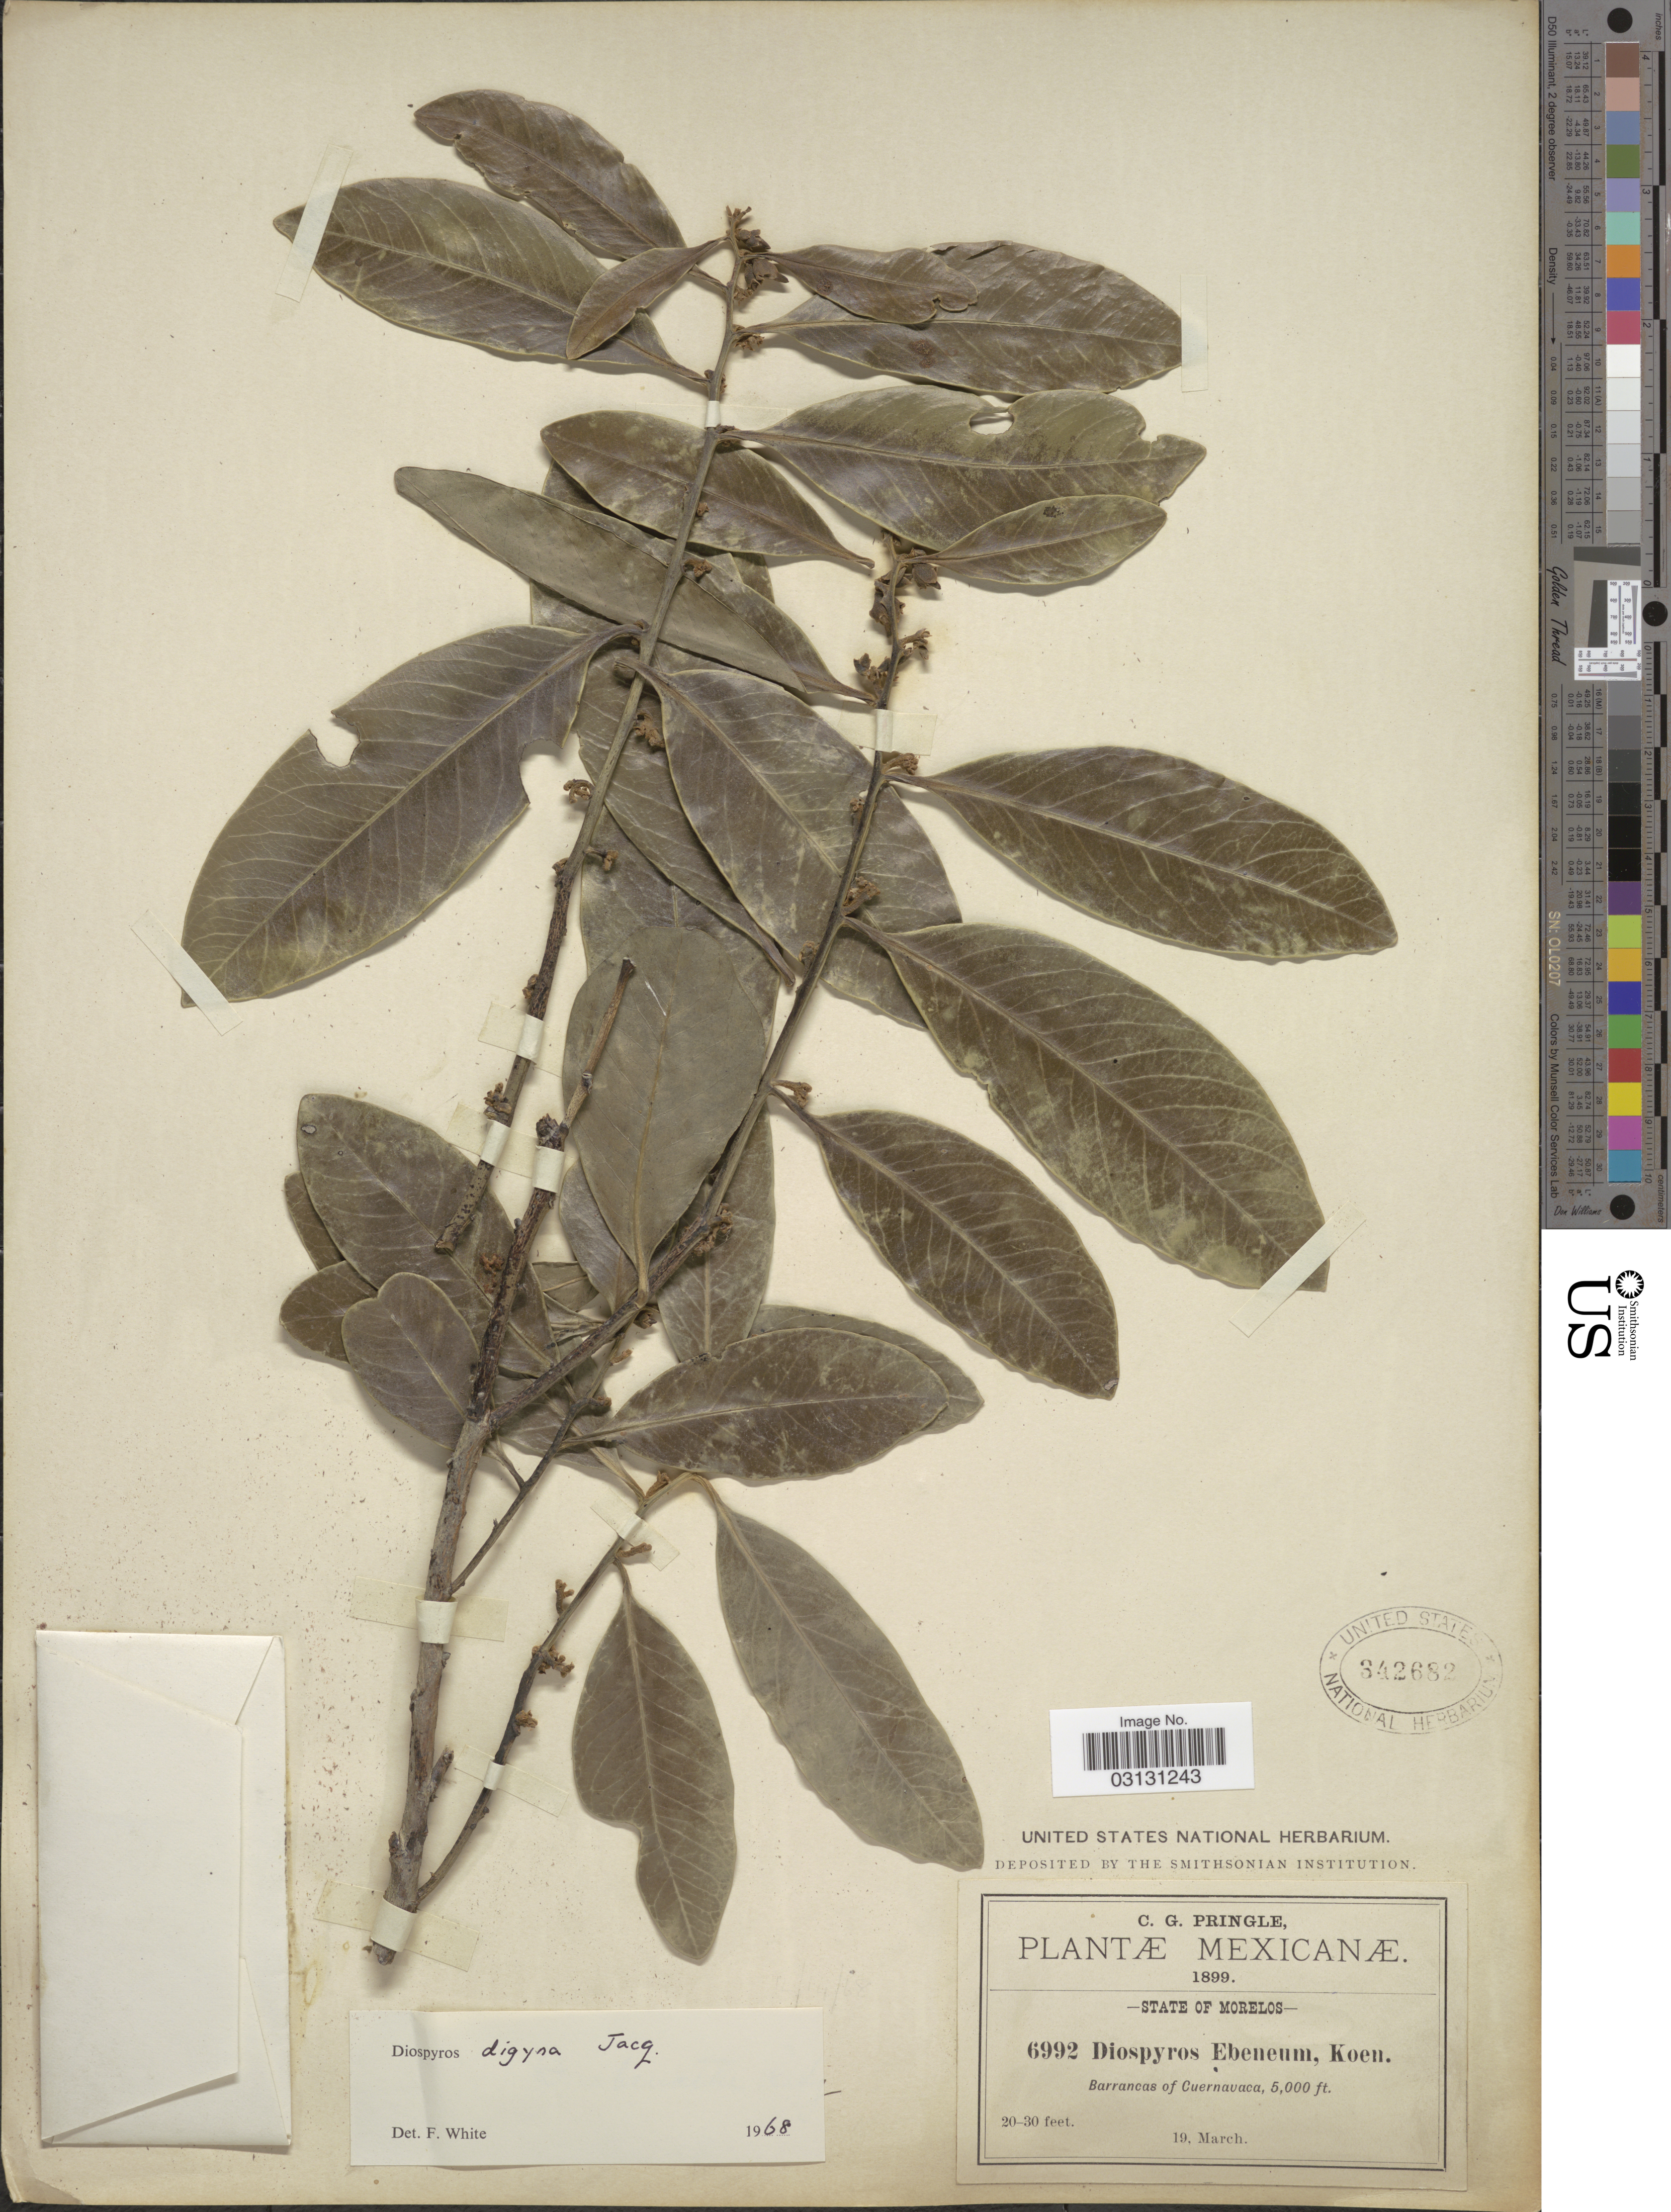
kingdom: Plantae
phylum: Tracheophyta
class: Magnoliopsida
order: Ericales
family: Ebenaceae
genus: Diospyros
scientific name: Diospyros digyna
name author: Jacq.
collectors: C. G. Pringle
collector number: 6992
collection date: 1899-03-19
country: Mexico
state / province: Morelos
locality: Barrancas of Cuernavaca.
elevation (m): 1524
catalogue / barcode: US 342682